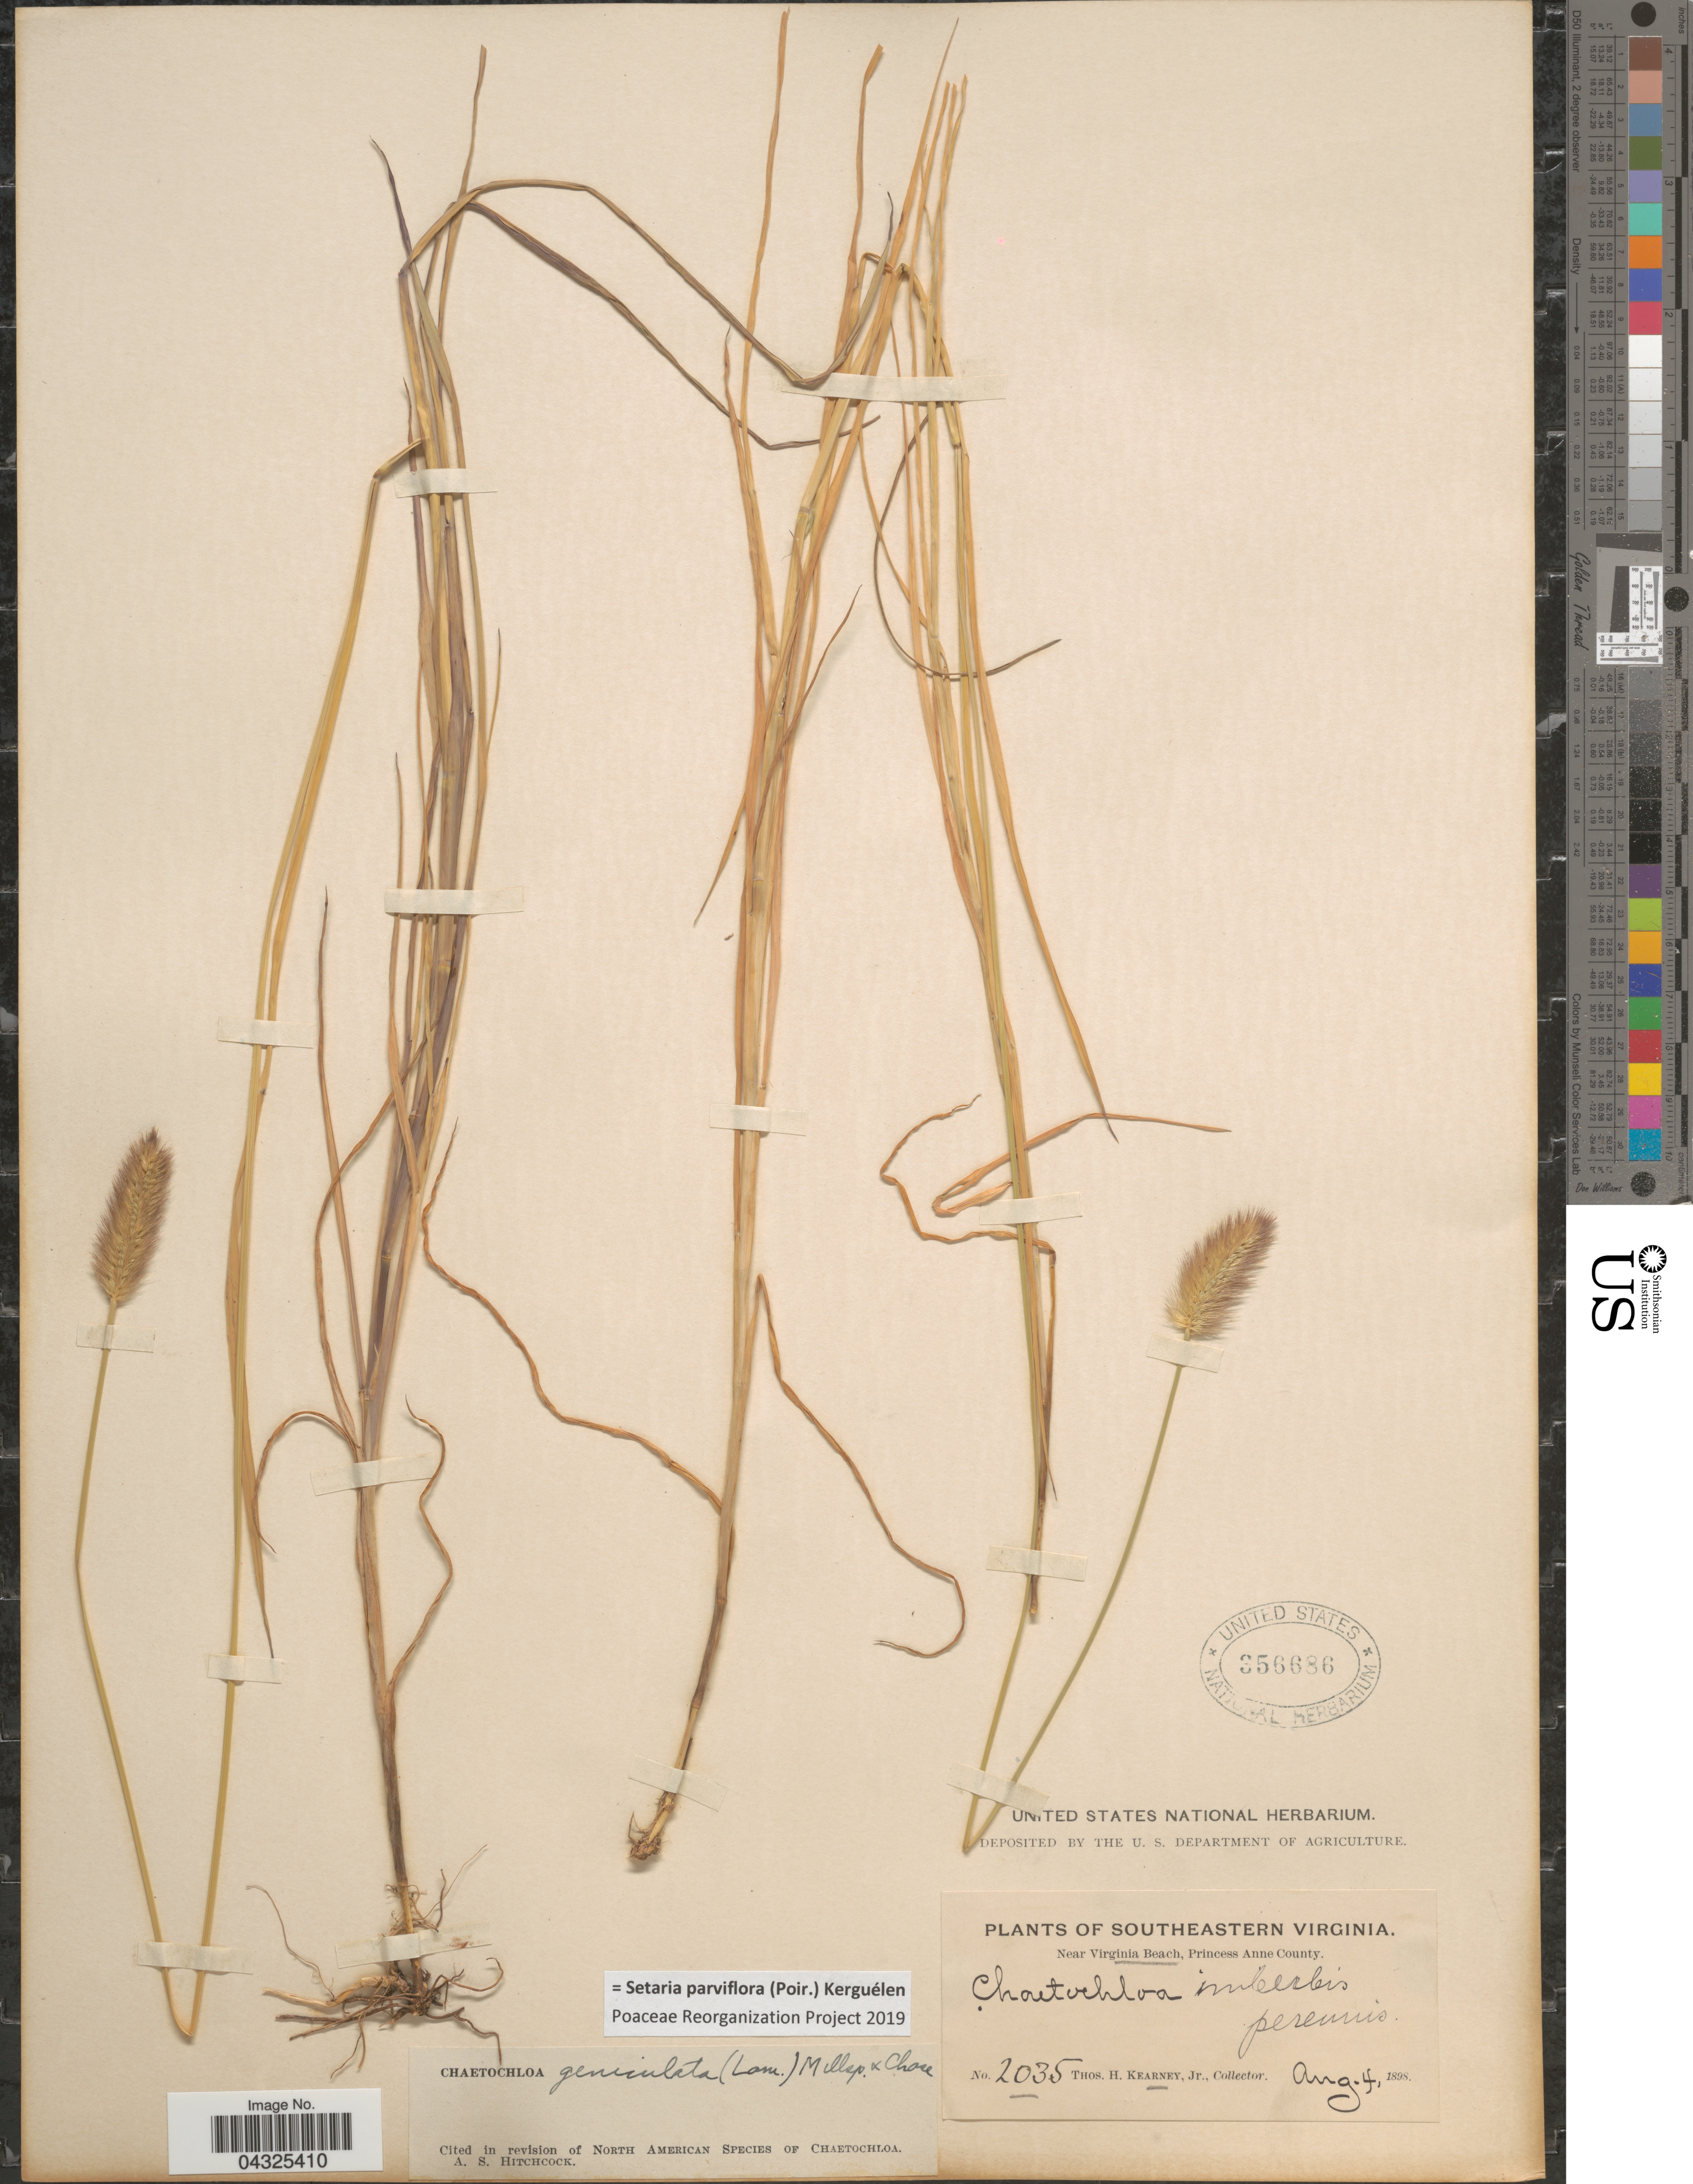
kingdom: Plantae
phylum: Tracheophyta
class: Liliopsida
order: Poales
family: Poaceae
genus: Setaria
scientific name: Setaria parviflora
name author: (Poir.) Kerguélen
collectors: T. H. Kearney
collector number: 2035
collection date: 1898-08-04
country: United States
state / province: Virginia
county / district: City of Virginia Beach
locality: Southeastern Virginia. Near Virginia Beach, Princess Anne (=historic county name) County.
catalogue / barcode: US 356686